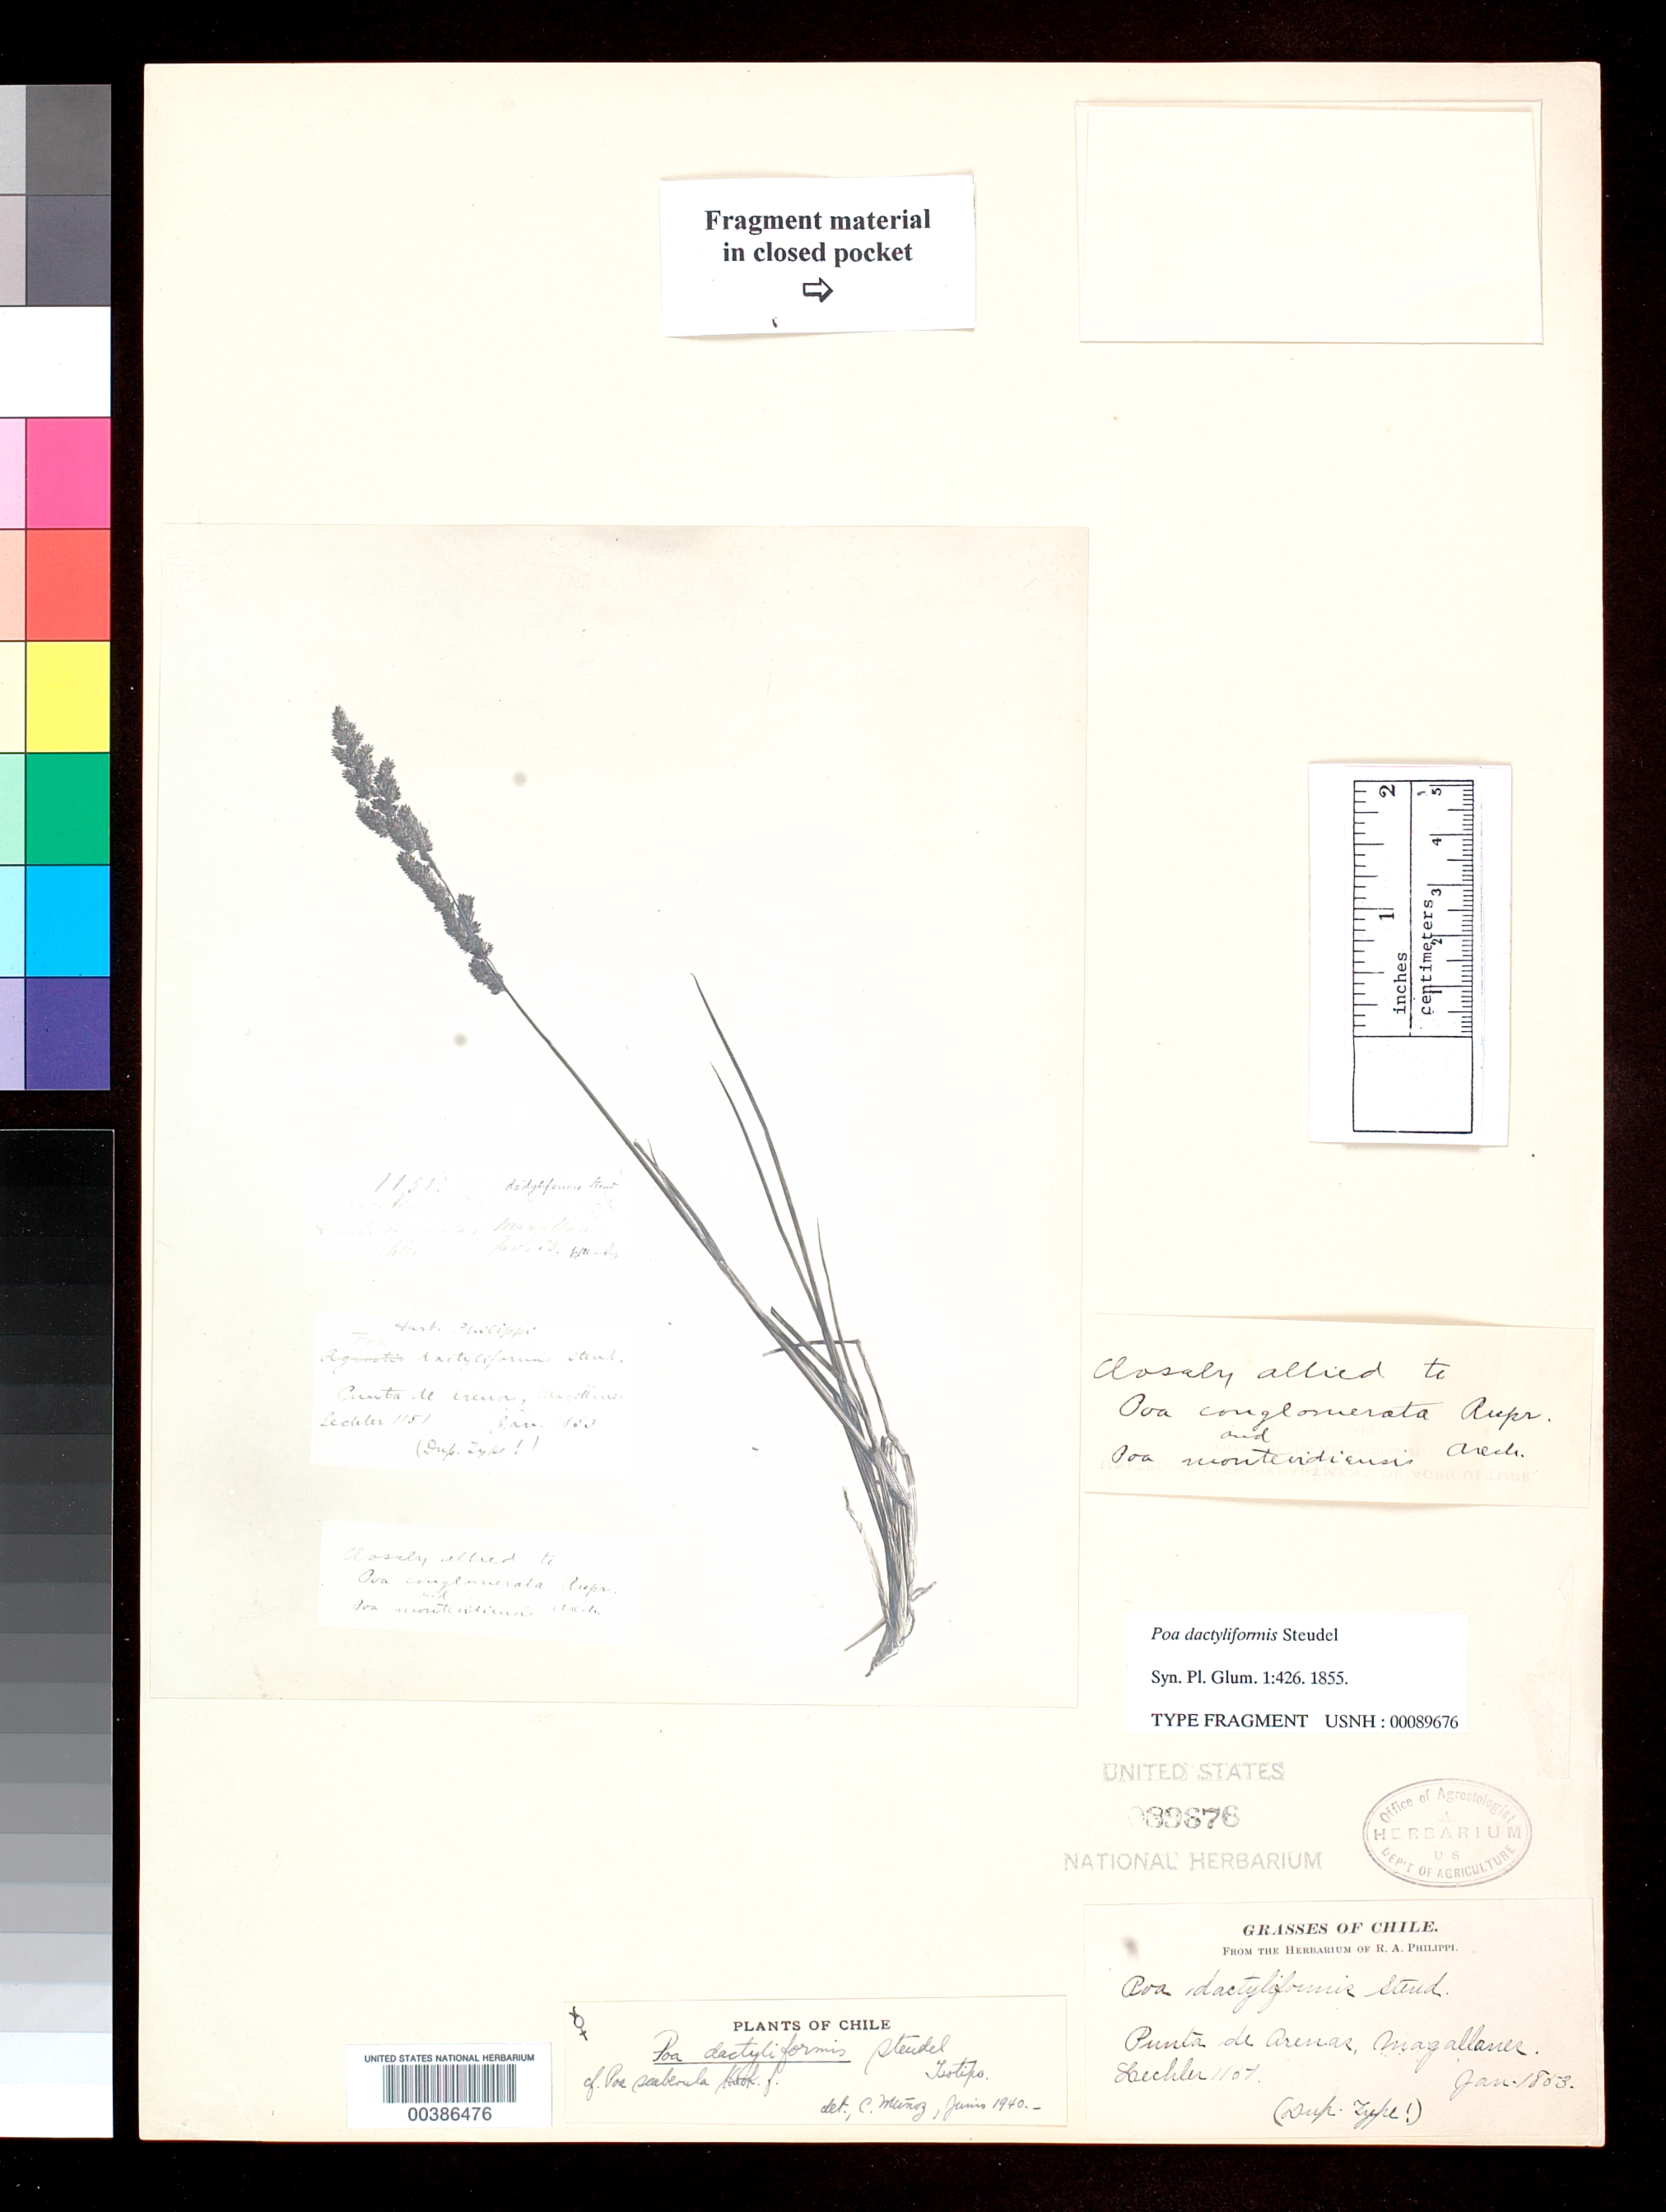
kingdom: Plantae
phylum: Tracheophyta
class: Liliopsida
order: Poales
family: Poaceae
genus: Poa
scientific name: Poa dactyliformis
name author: Steud.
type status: Type Fragment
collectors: W. Lechler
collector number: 1151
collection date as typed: Jan 1853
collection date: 1853-01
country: Chile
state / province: Magallanes y de la Antártica Chilena (XII)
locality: Punta de Arenas.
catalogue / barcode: US 89676